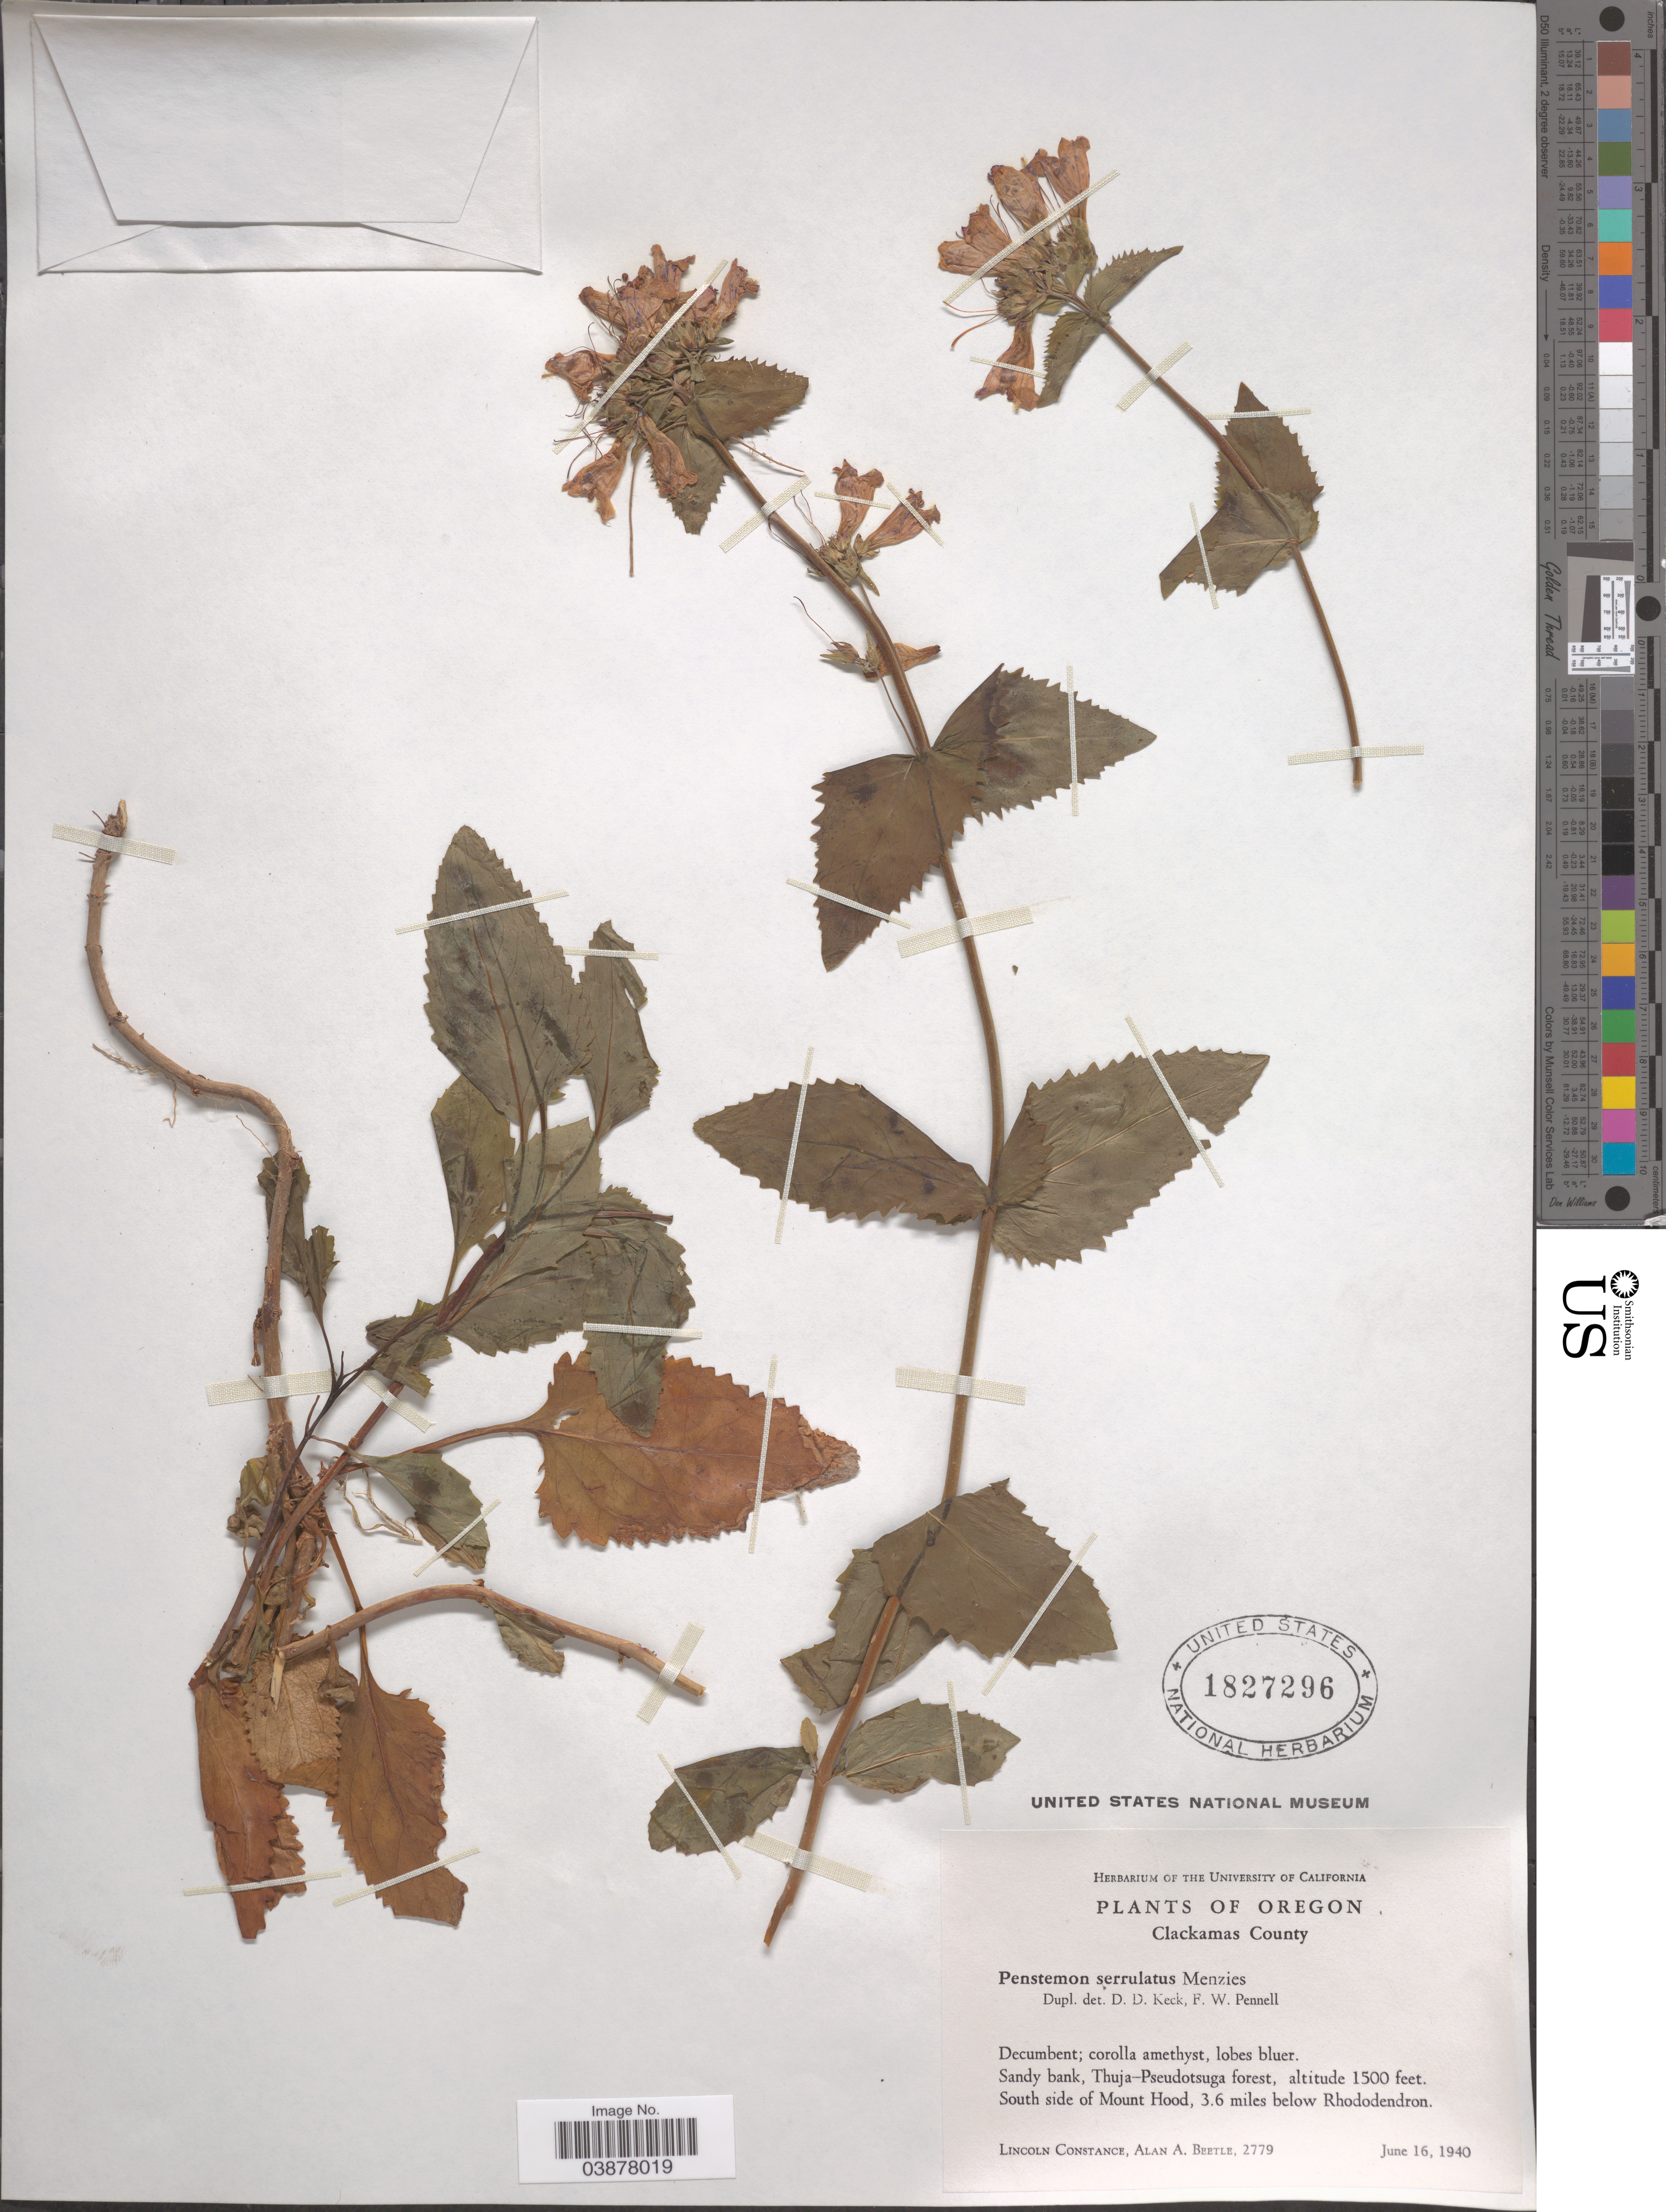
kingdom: Plantae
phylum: Tracheophyta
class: Magnoliopsida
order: Lamiales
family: Plantaginaceae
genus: Penstemon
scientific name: Penstemon serrulatus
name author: Menzies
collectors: L. Constance & A. A. Beetle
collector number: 2779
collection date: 1940-06-16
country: United States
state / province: Oregon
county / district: Clackamas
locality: Clackamas County. Sandy bank, Thuja-Pseudotsuga forest. South side of Mount Hood, 3.6 miles below Rhododendron.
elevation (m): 457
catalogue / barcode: US 1827296